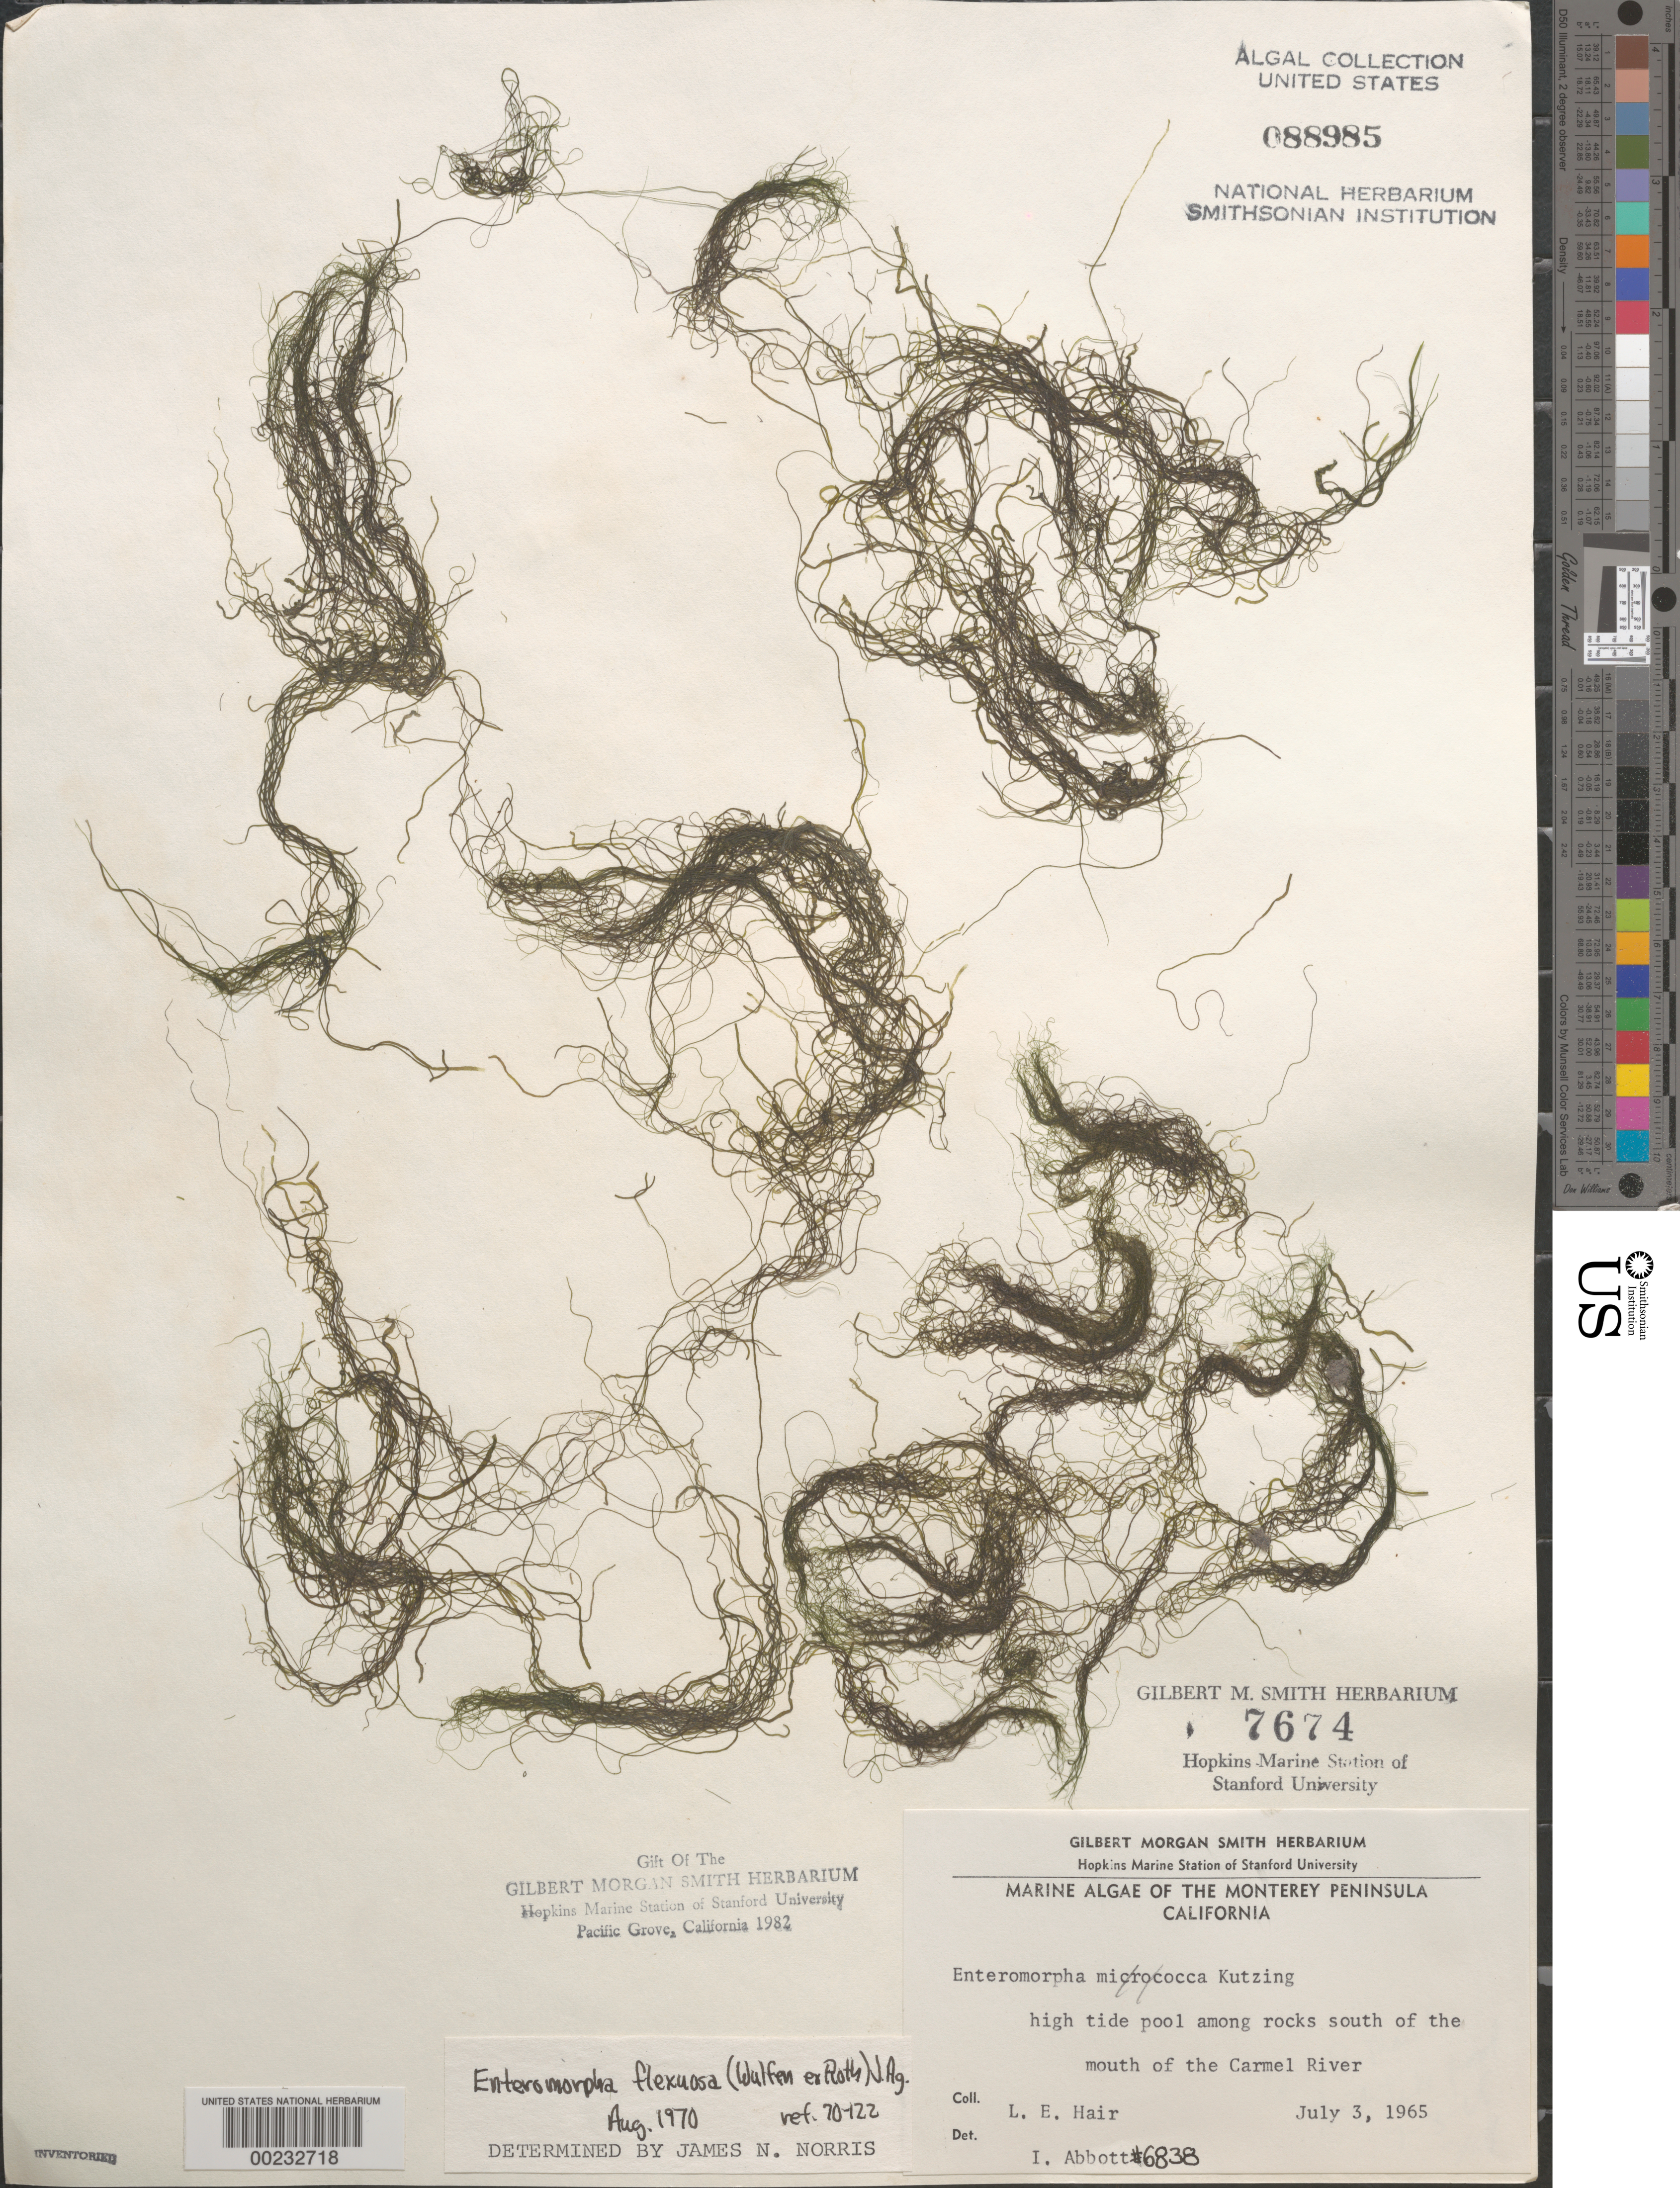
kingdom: Plantae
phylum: Chlorophyta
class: Ulvophyceae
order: Ulvales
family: Ulvaceae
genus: Ulva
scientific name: Ulva flexuosa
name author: Wulfen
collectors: L. Hair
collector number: IAA 6838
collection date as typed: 03 Jul 1965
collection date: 1965-07-03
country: United States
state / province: California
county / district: Monterey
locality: Carmel River mouth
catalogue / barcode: US 88985